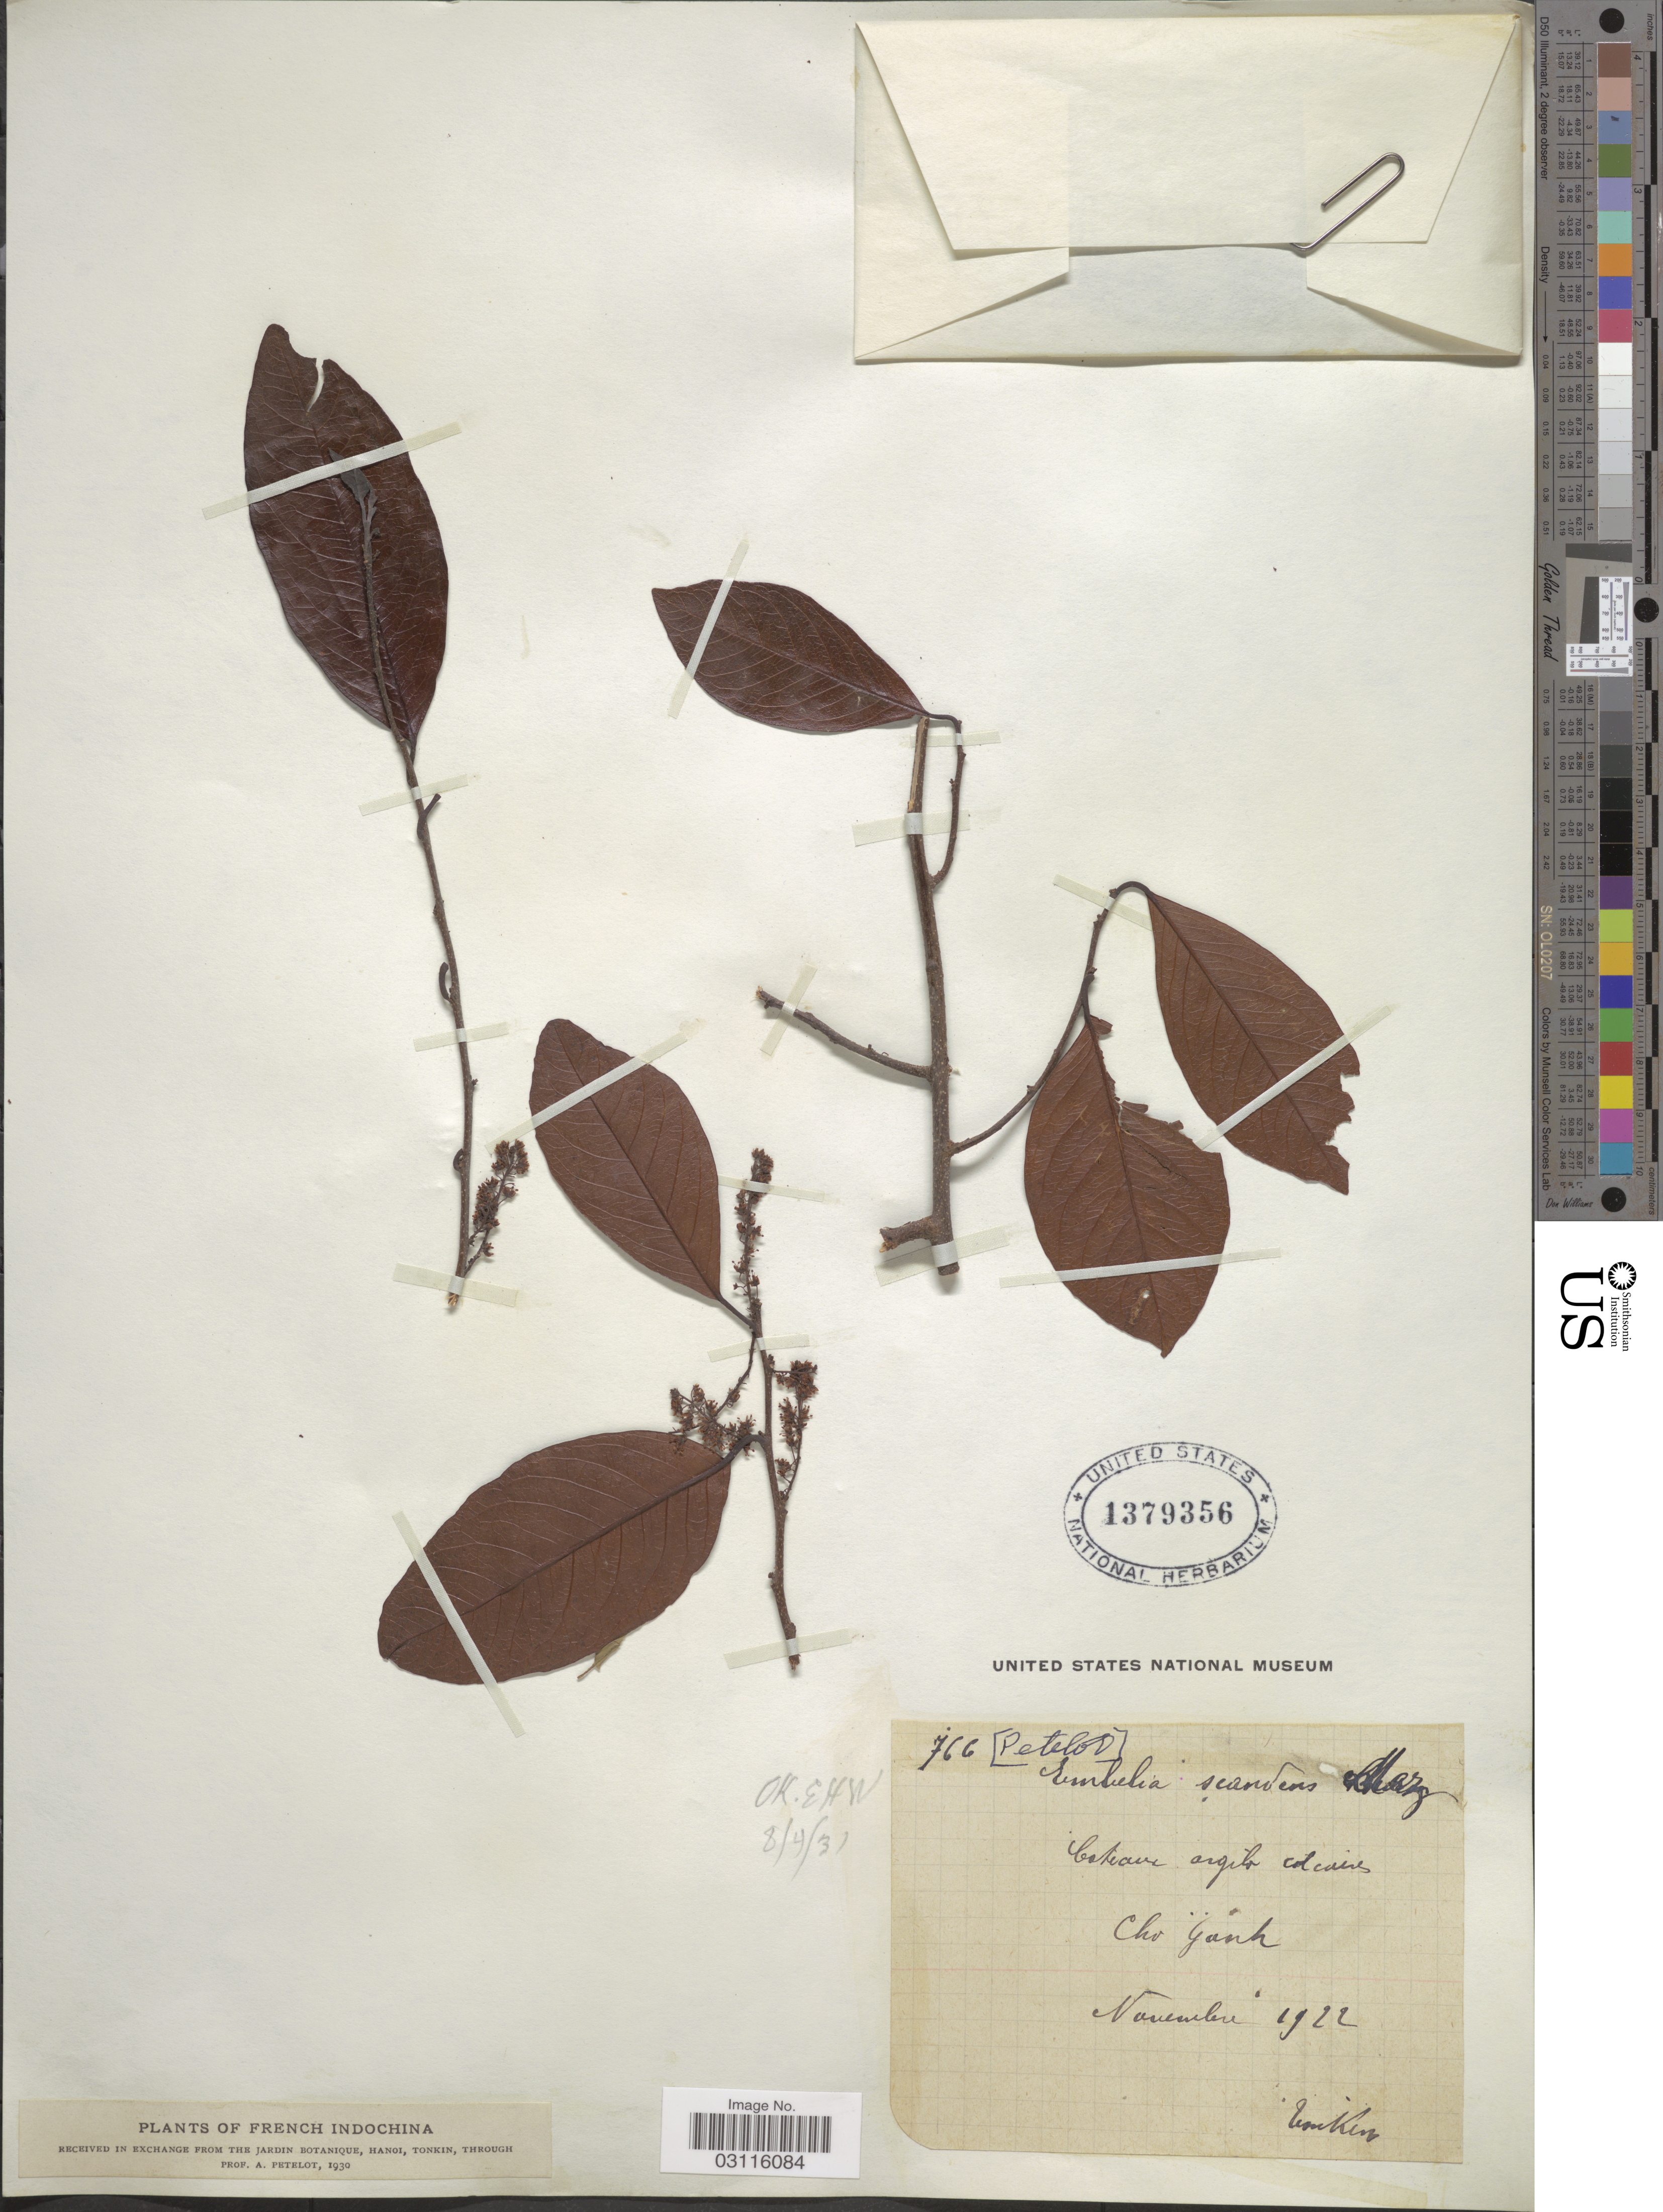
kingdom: Plantae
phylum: Tracheophyta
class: Magnoliopsida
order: Ericales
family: Primulaceae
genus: Embelia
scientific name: Embelia scandens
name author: (Lour.) Mez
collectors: A. Petelot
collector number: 766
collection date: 1922-11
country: Vietnam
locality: French Indochina, Cho Ganh, Tonkin.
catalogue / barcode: US 1379356